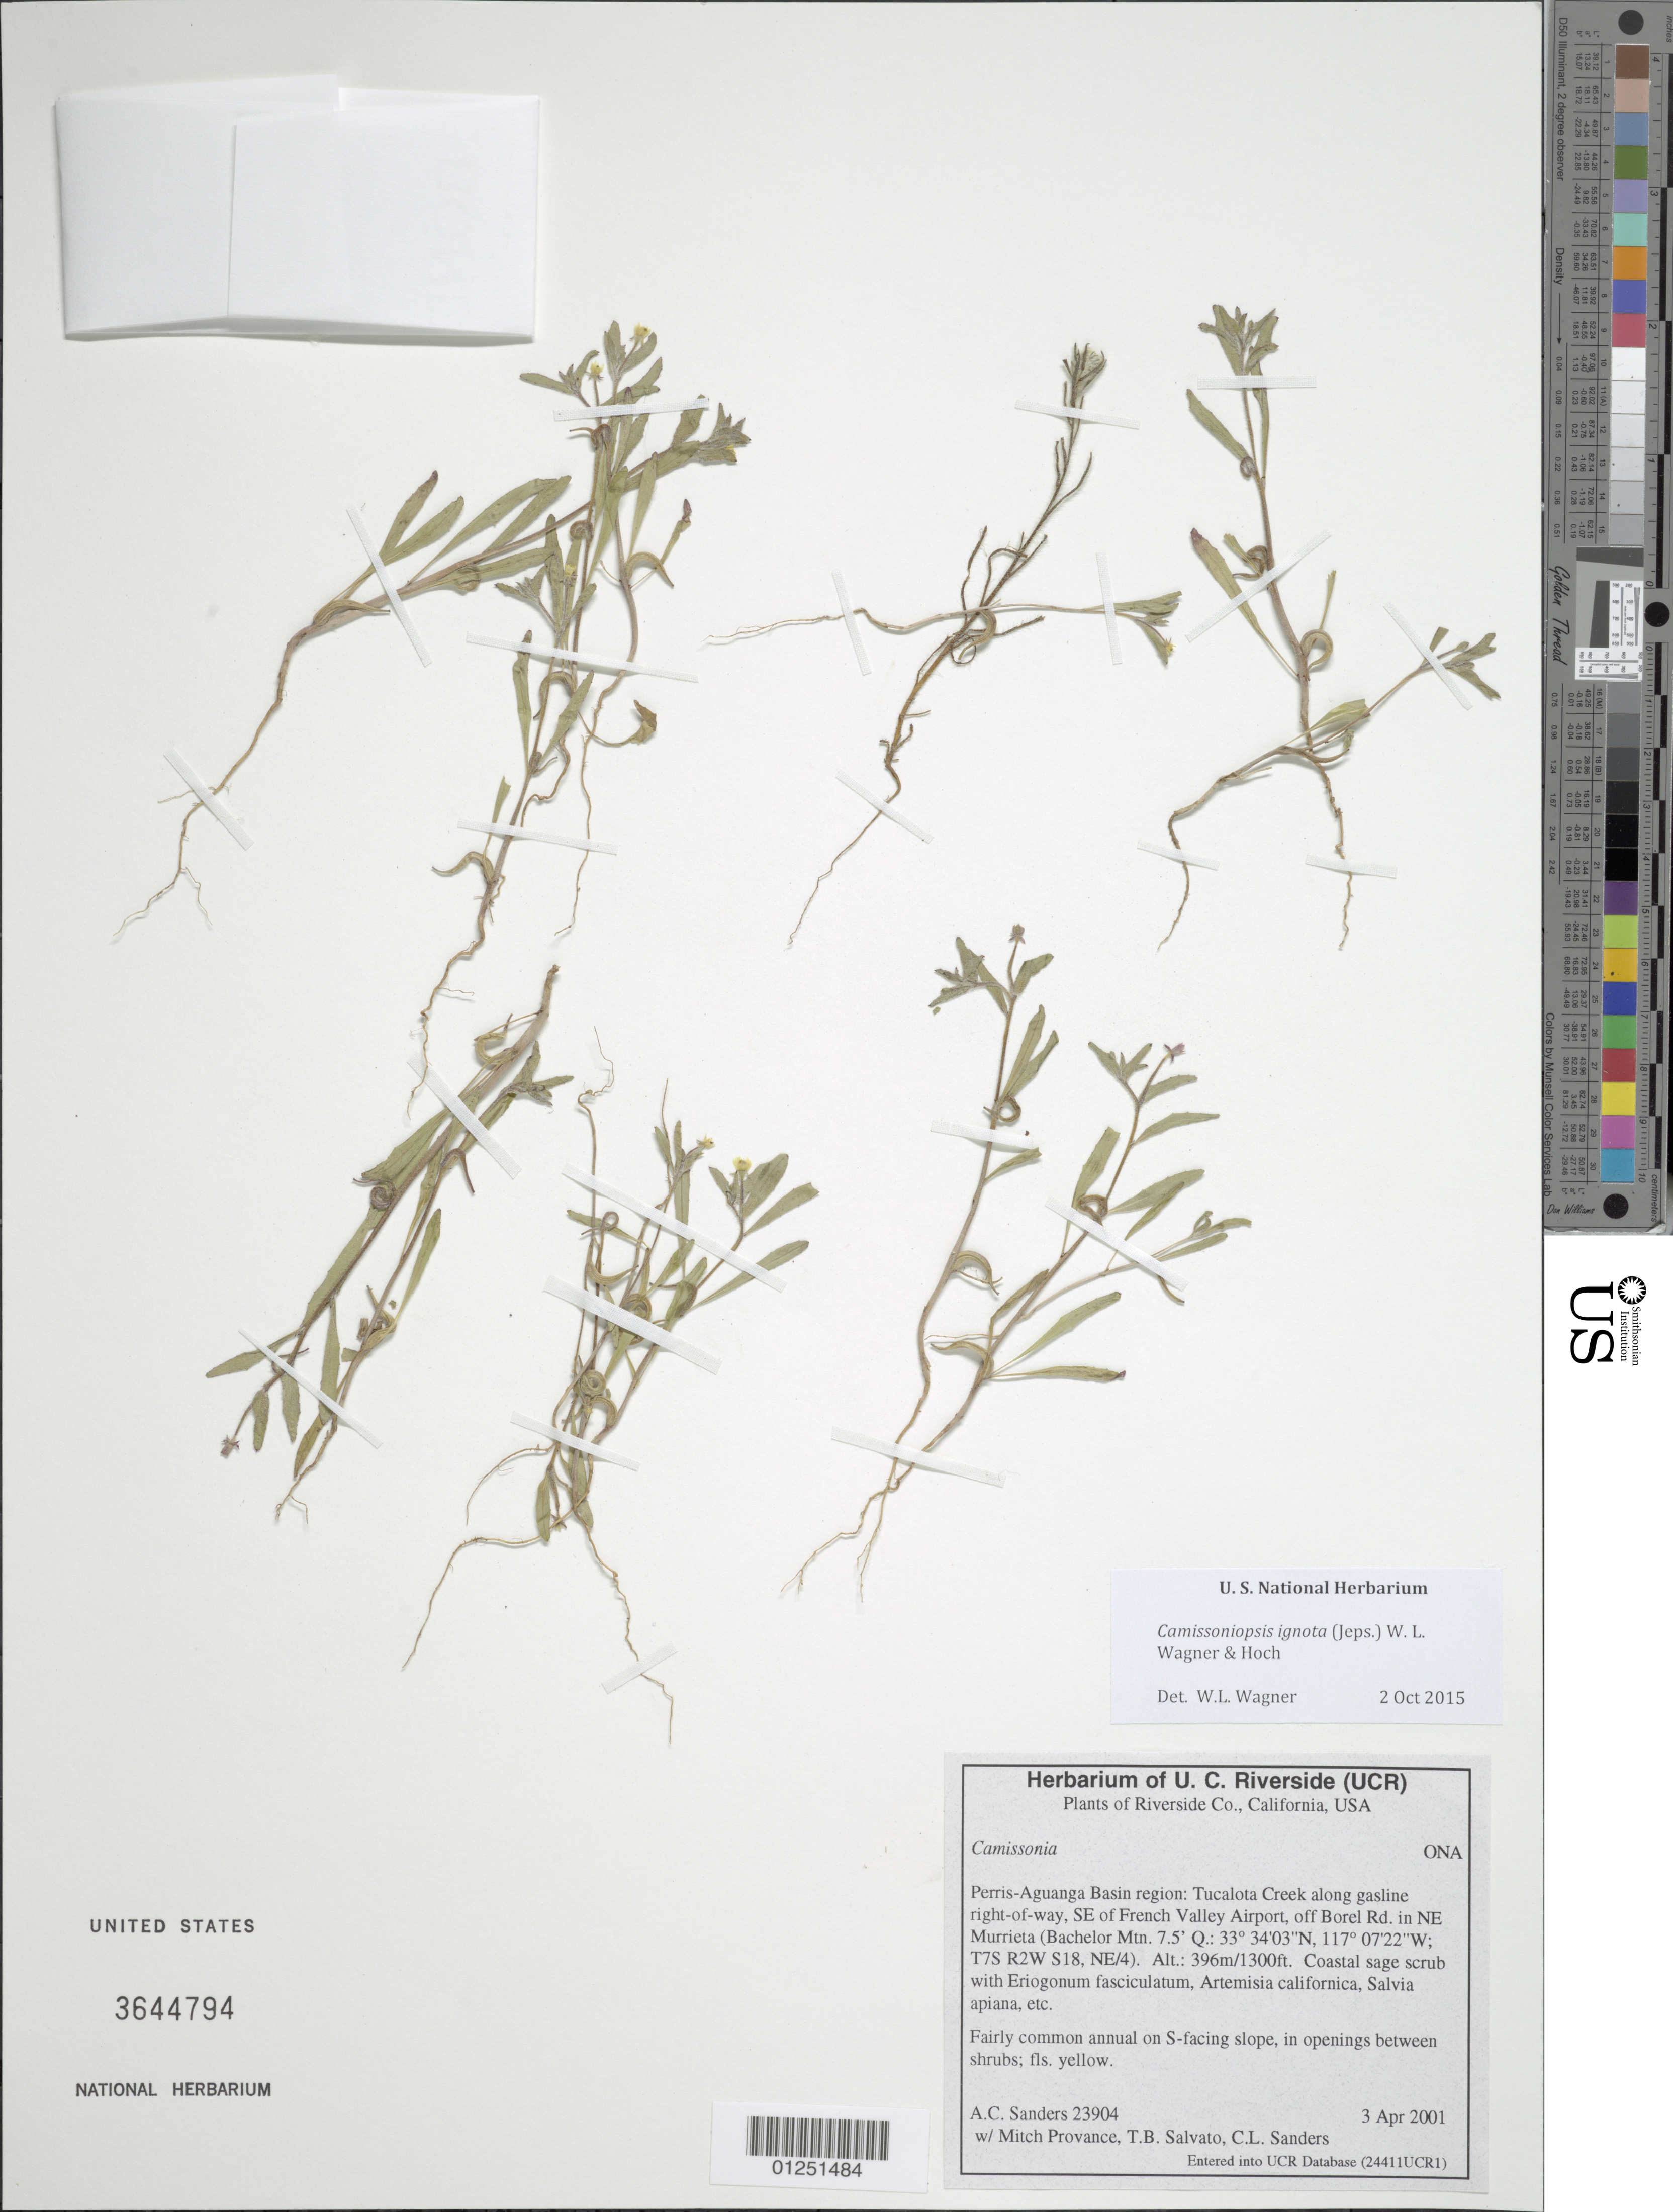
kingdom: Plantae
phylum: Tracheophyta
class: Magnoliopsida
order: Myrtales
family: Onagraceae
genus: Camissoniopsis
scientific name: Camissoniopsis ignota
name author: (Jeps.) W.L. Wagner & Hoch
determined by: Wagner, W. L., (BOT), Smithsonian Institution - National Museum of Natural History (UNITED STATES)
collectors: A. Sanders, M. Provance, T. Salvato & C. Sanders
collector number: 23904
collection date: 2001-04-03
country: United States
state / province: California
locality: Perris-Aguanga Basin region, tucalota Creek along gasline right-of-way, SE of French Valley Airport, off Borel Rd. in NE Murrieta (Bachelor Mtn. 7.5' Q), on S facing slope in openings between shrubs.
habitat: Coastal sage scrub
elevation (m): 396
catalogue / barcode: US 3644794